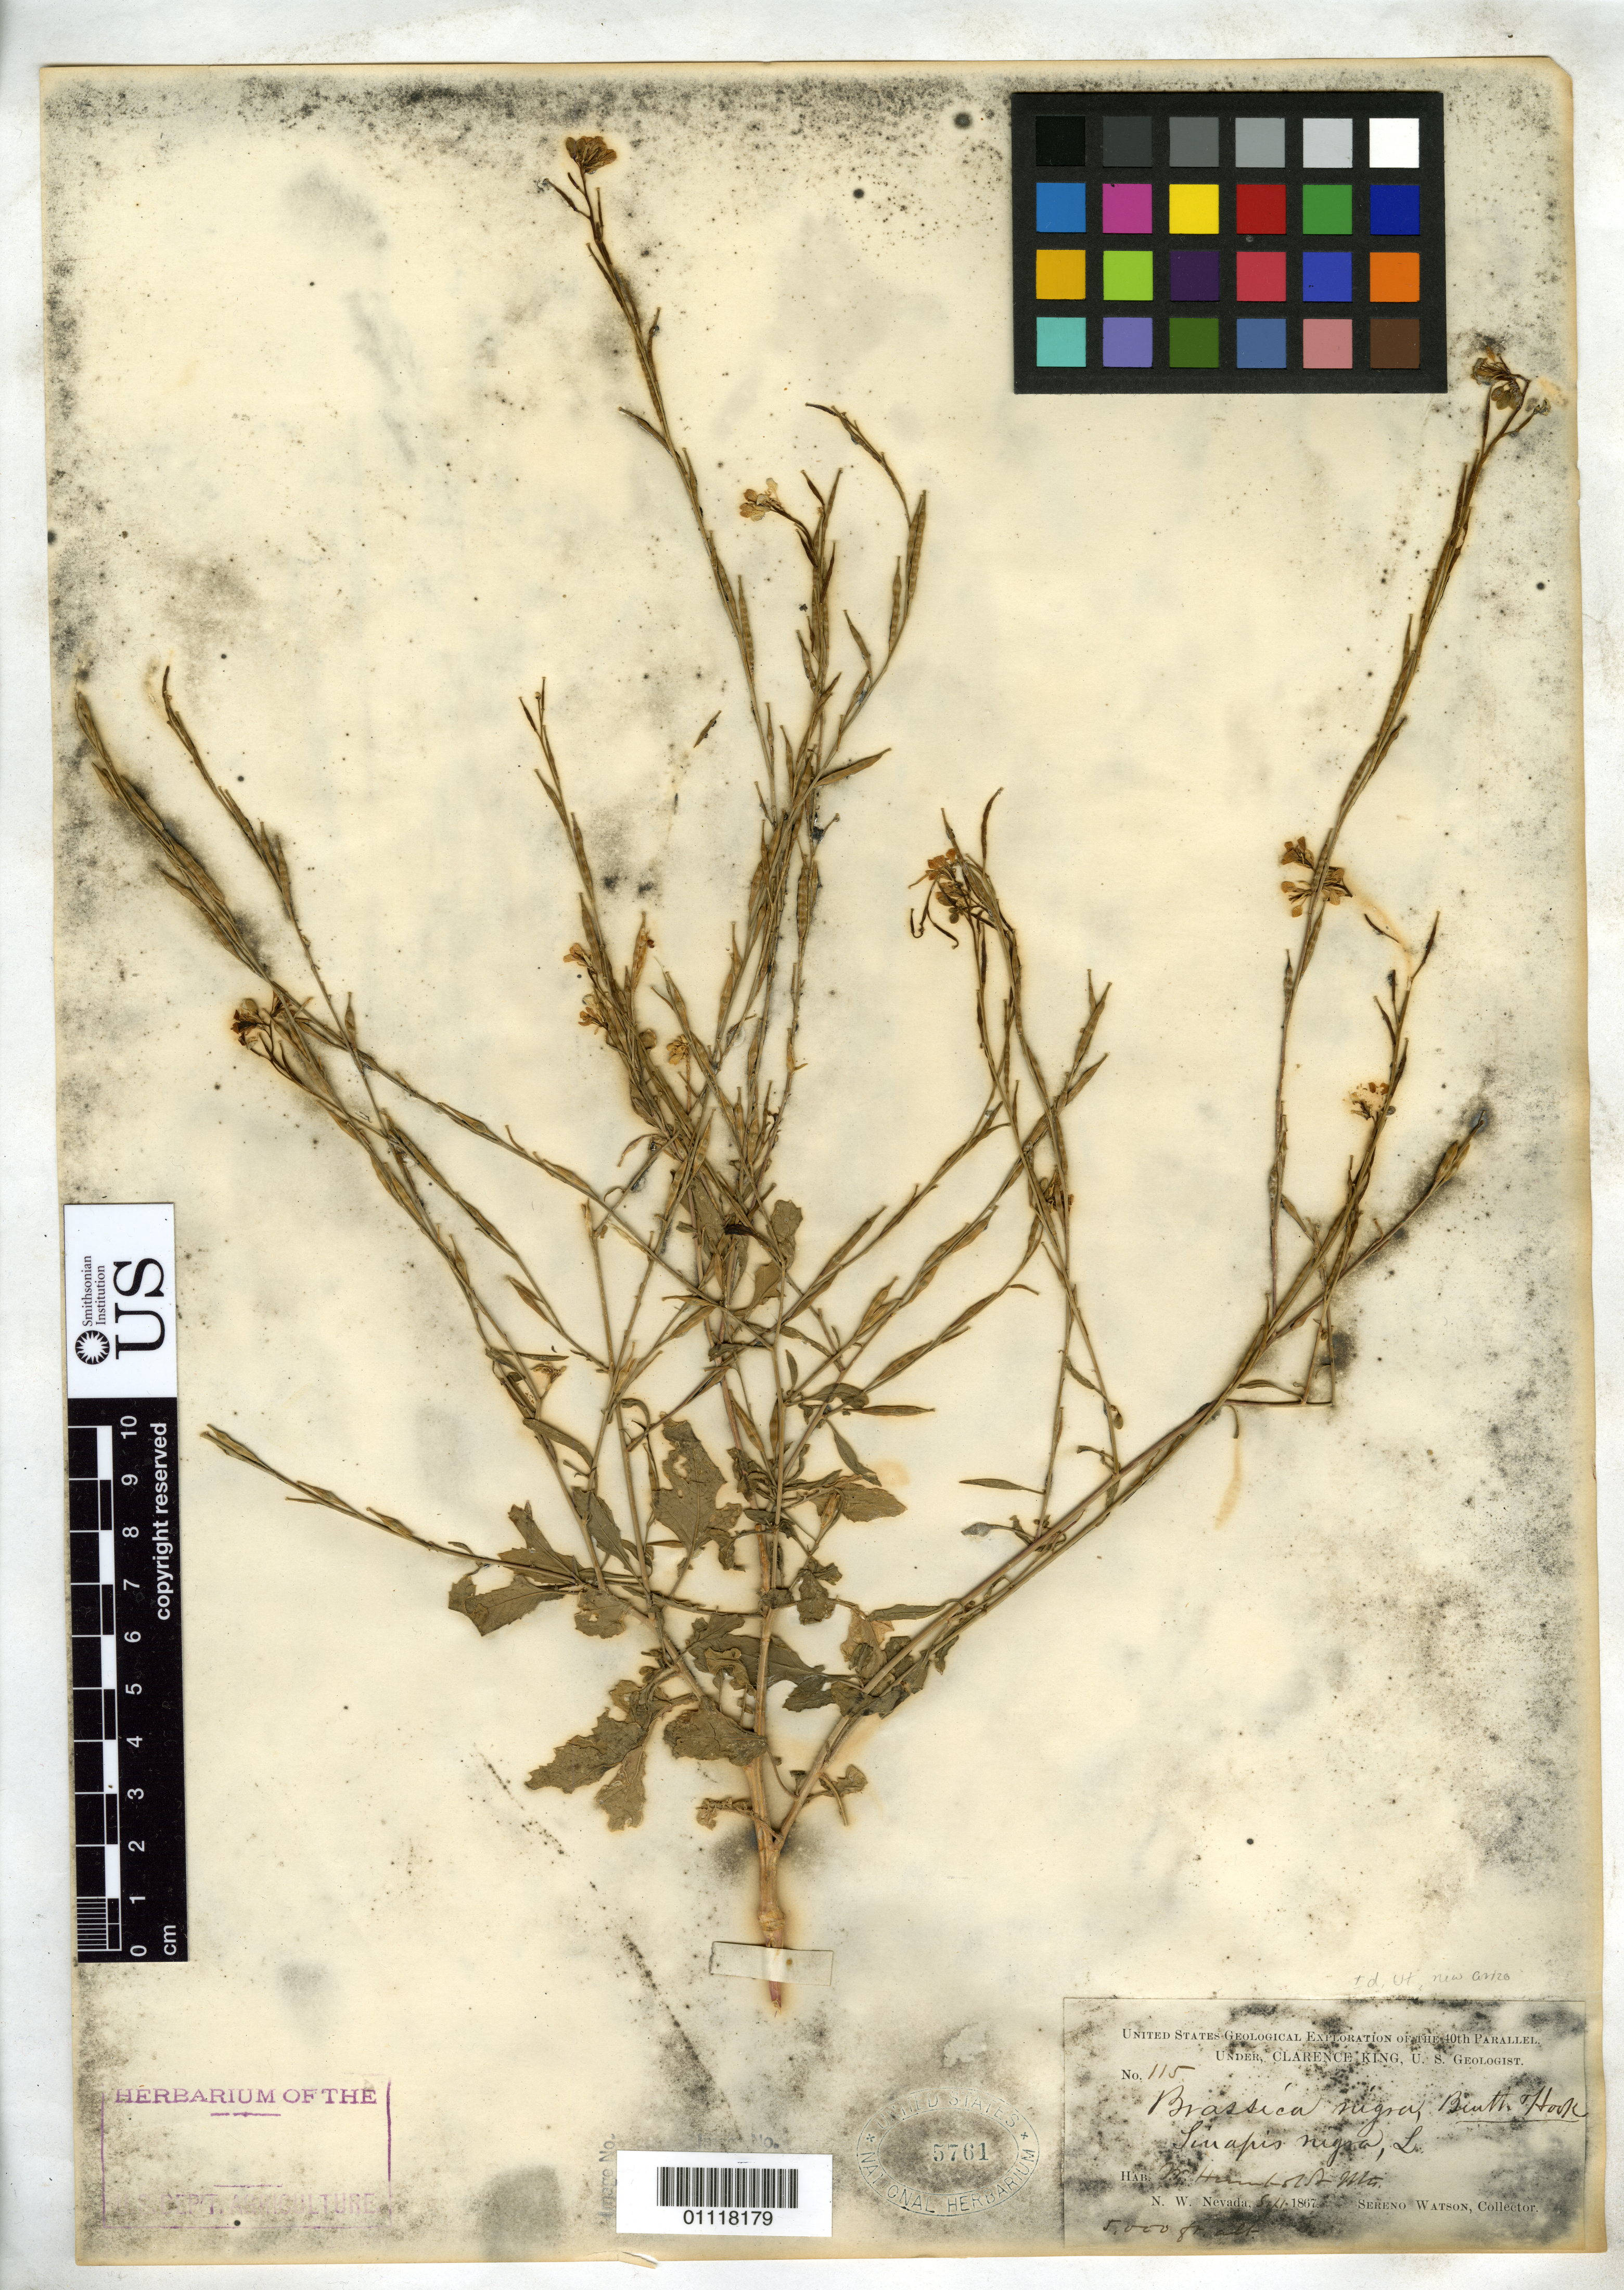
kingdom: Plantae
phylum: Tracheophyta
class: Magnoliopsida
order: Brassicales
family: Brassicaceae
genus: Brassica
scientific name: Brassica nigra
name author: (L.) W.D.J. Koch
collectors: S. Watson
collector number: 115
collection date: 1867-09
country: United States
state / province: Nevada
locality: W. Humboldt Mts., N.W. Nevada.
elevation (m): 1524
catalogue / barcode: US 5761